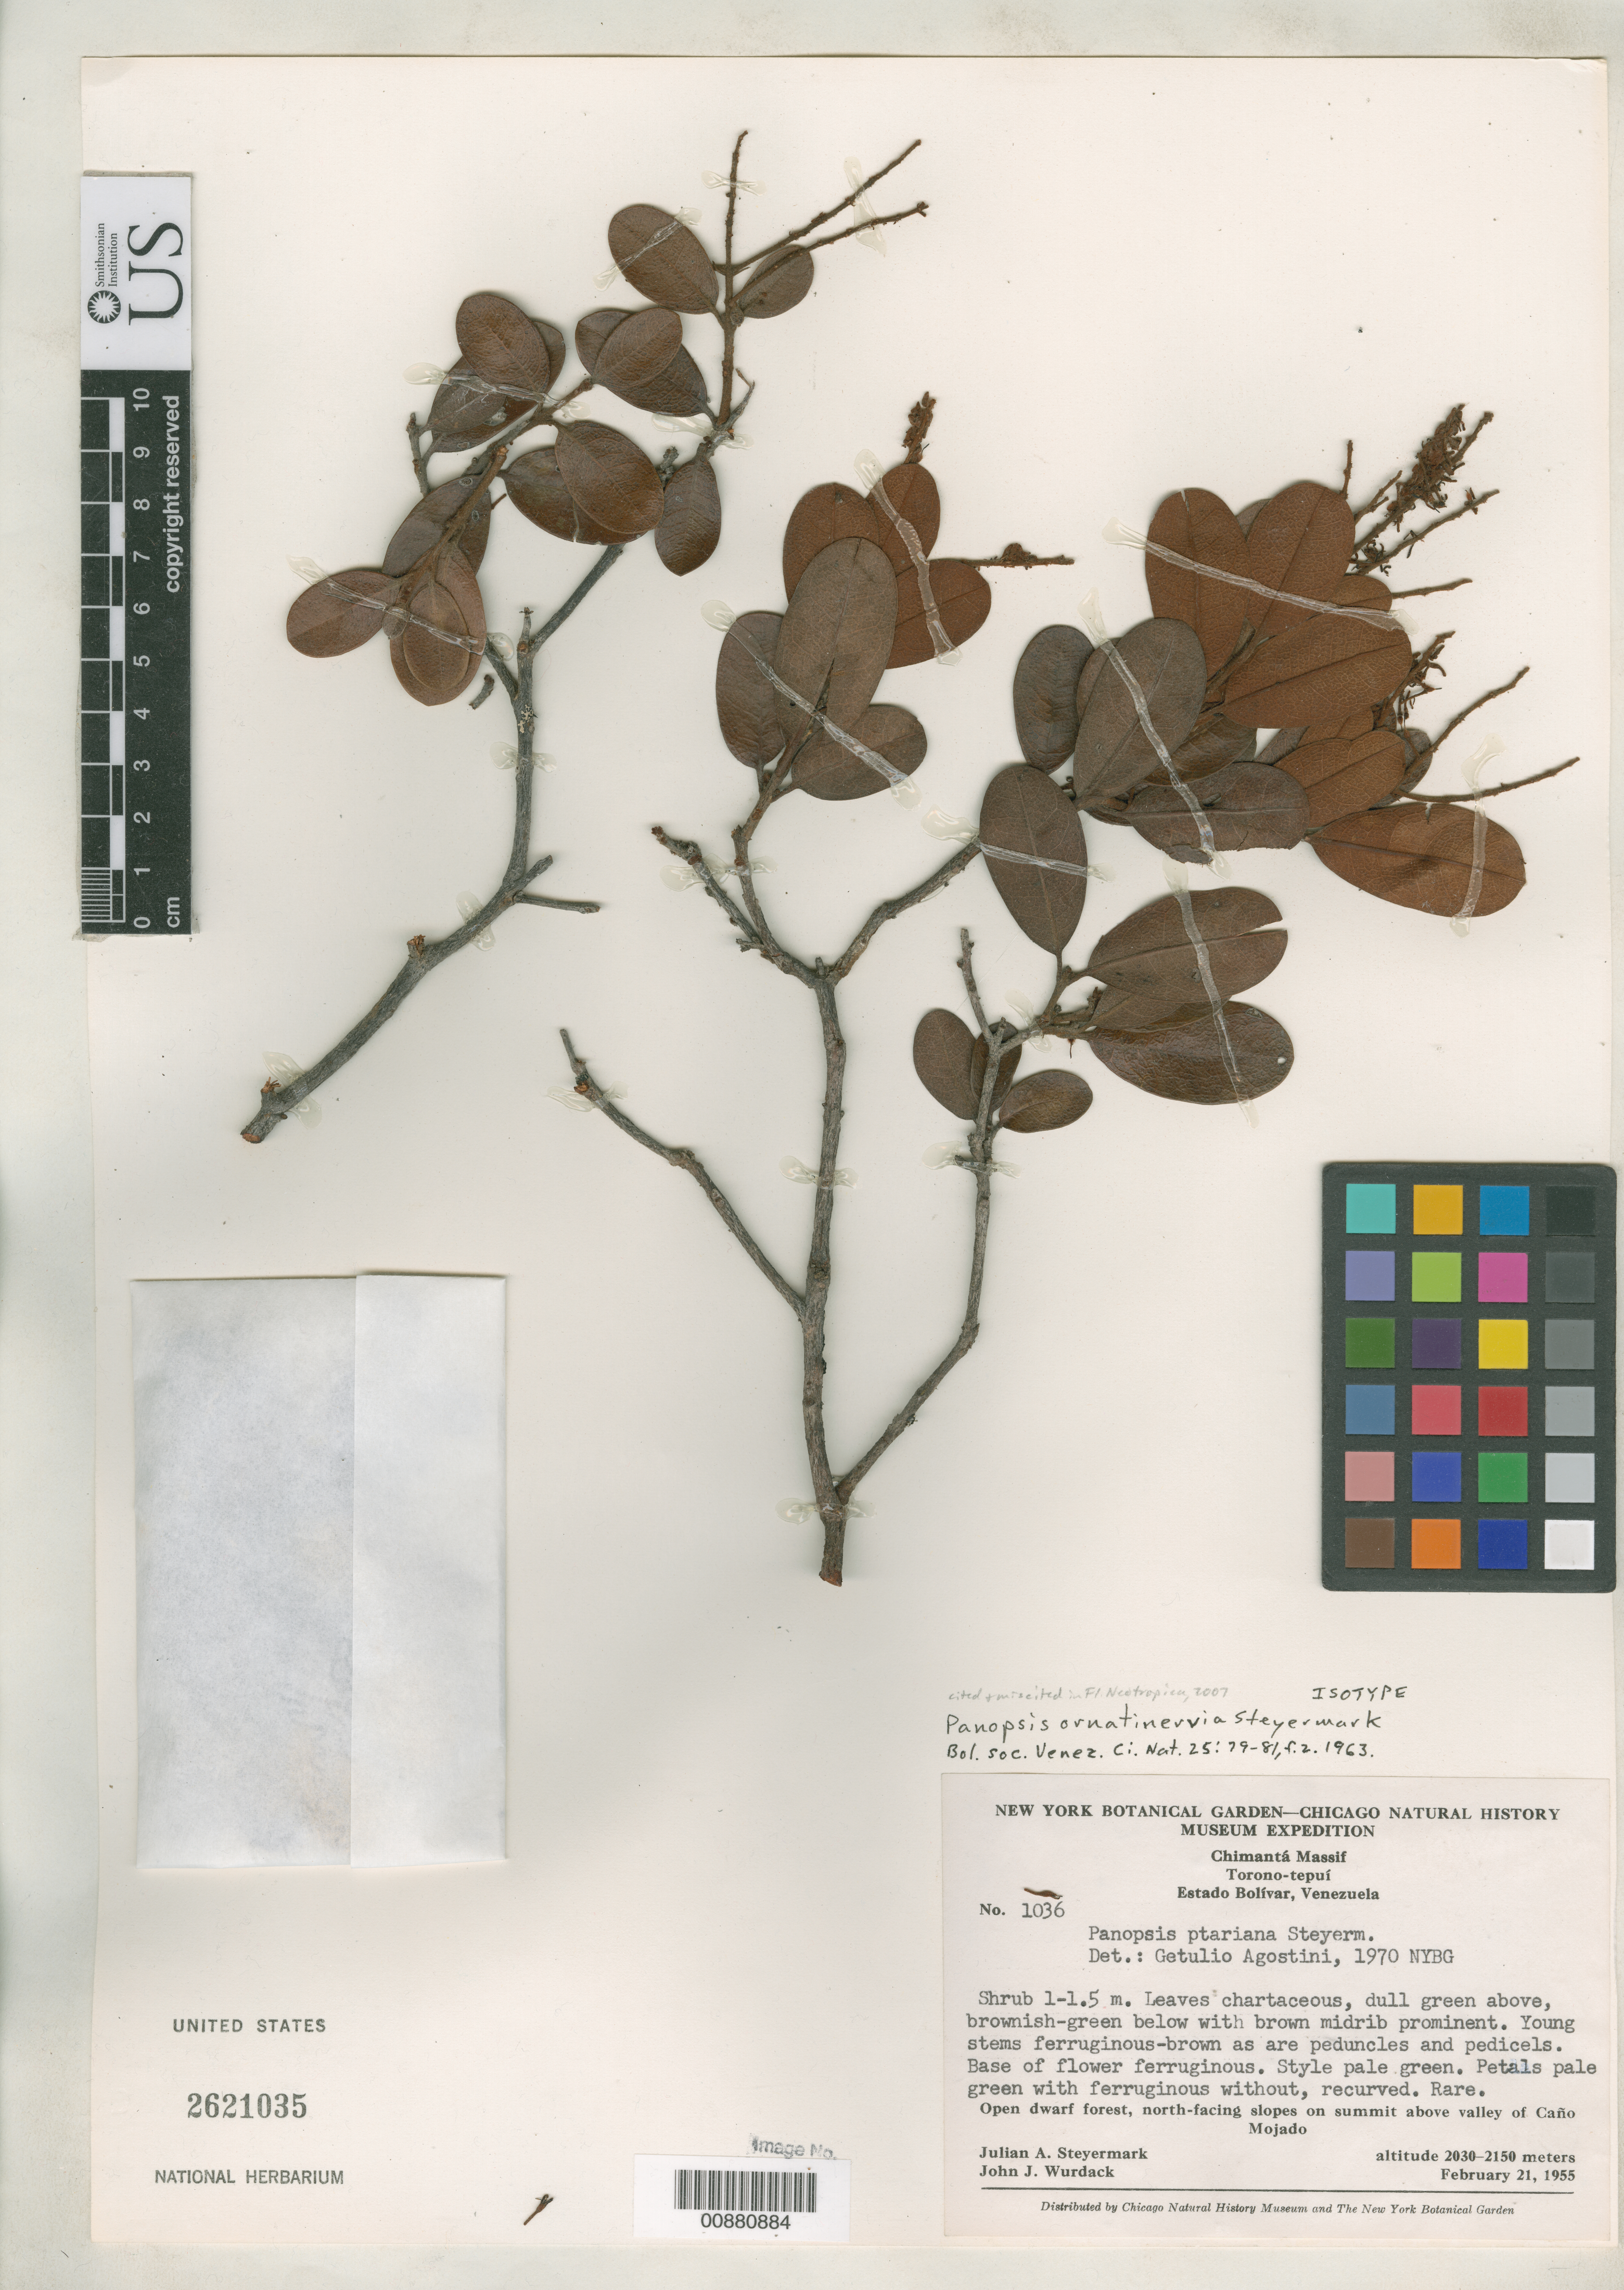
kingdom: Plantae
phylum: Tracheophyta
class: Magnoliopsida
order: Proteales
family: Proteaceae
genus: Panopsis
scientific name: Panopsis ornatinervia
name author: Steyerm.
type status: Isotype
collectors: J. Steyermark & J. J. Wurdack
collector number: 1036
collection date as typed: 21 Feb 1955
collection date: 1955-02-21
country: Venezuela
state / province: Bolívar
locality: Chimantá Massif, Torono-tepuí. North-facing slopes on summit above valley of Caño Mojado.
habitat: Open dwarf forest.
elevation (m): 2030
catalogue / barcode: US 2621035